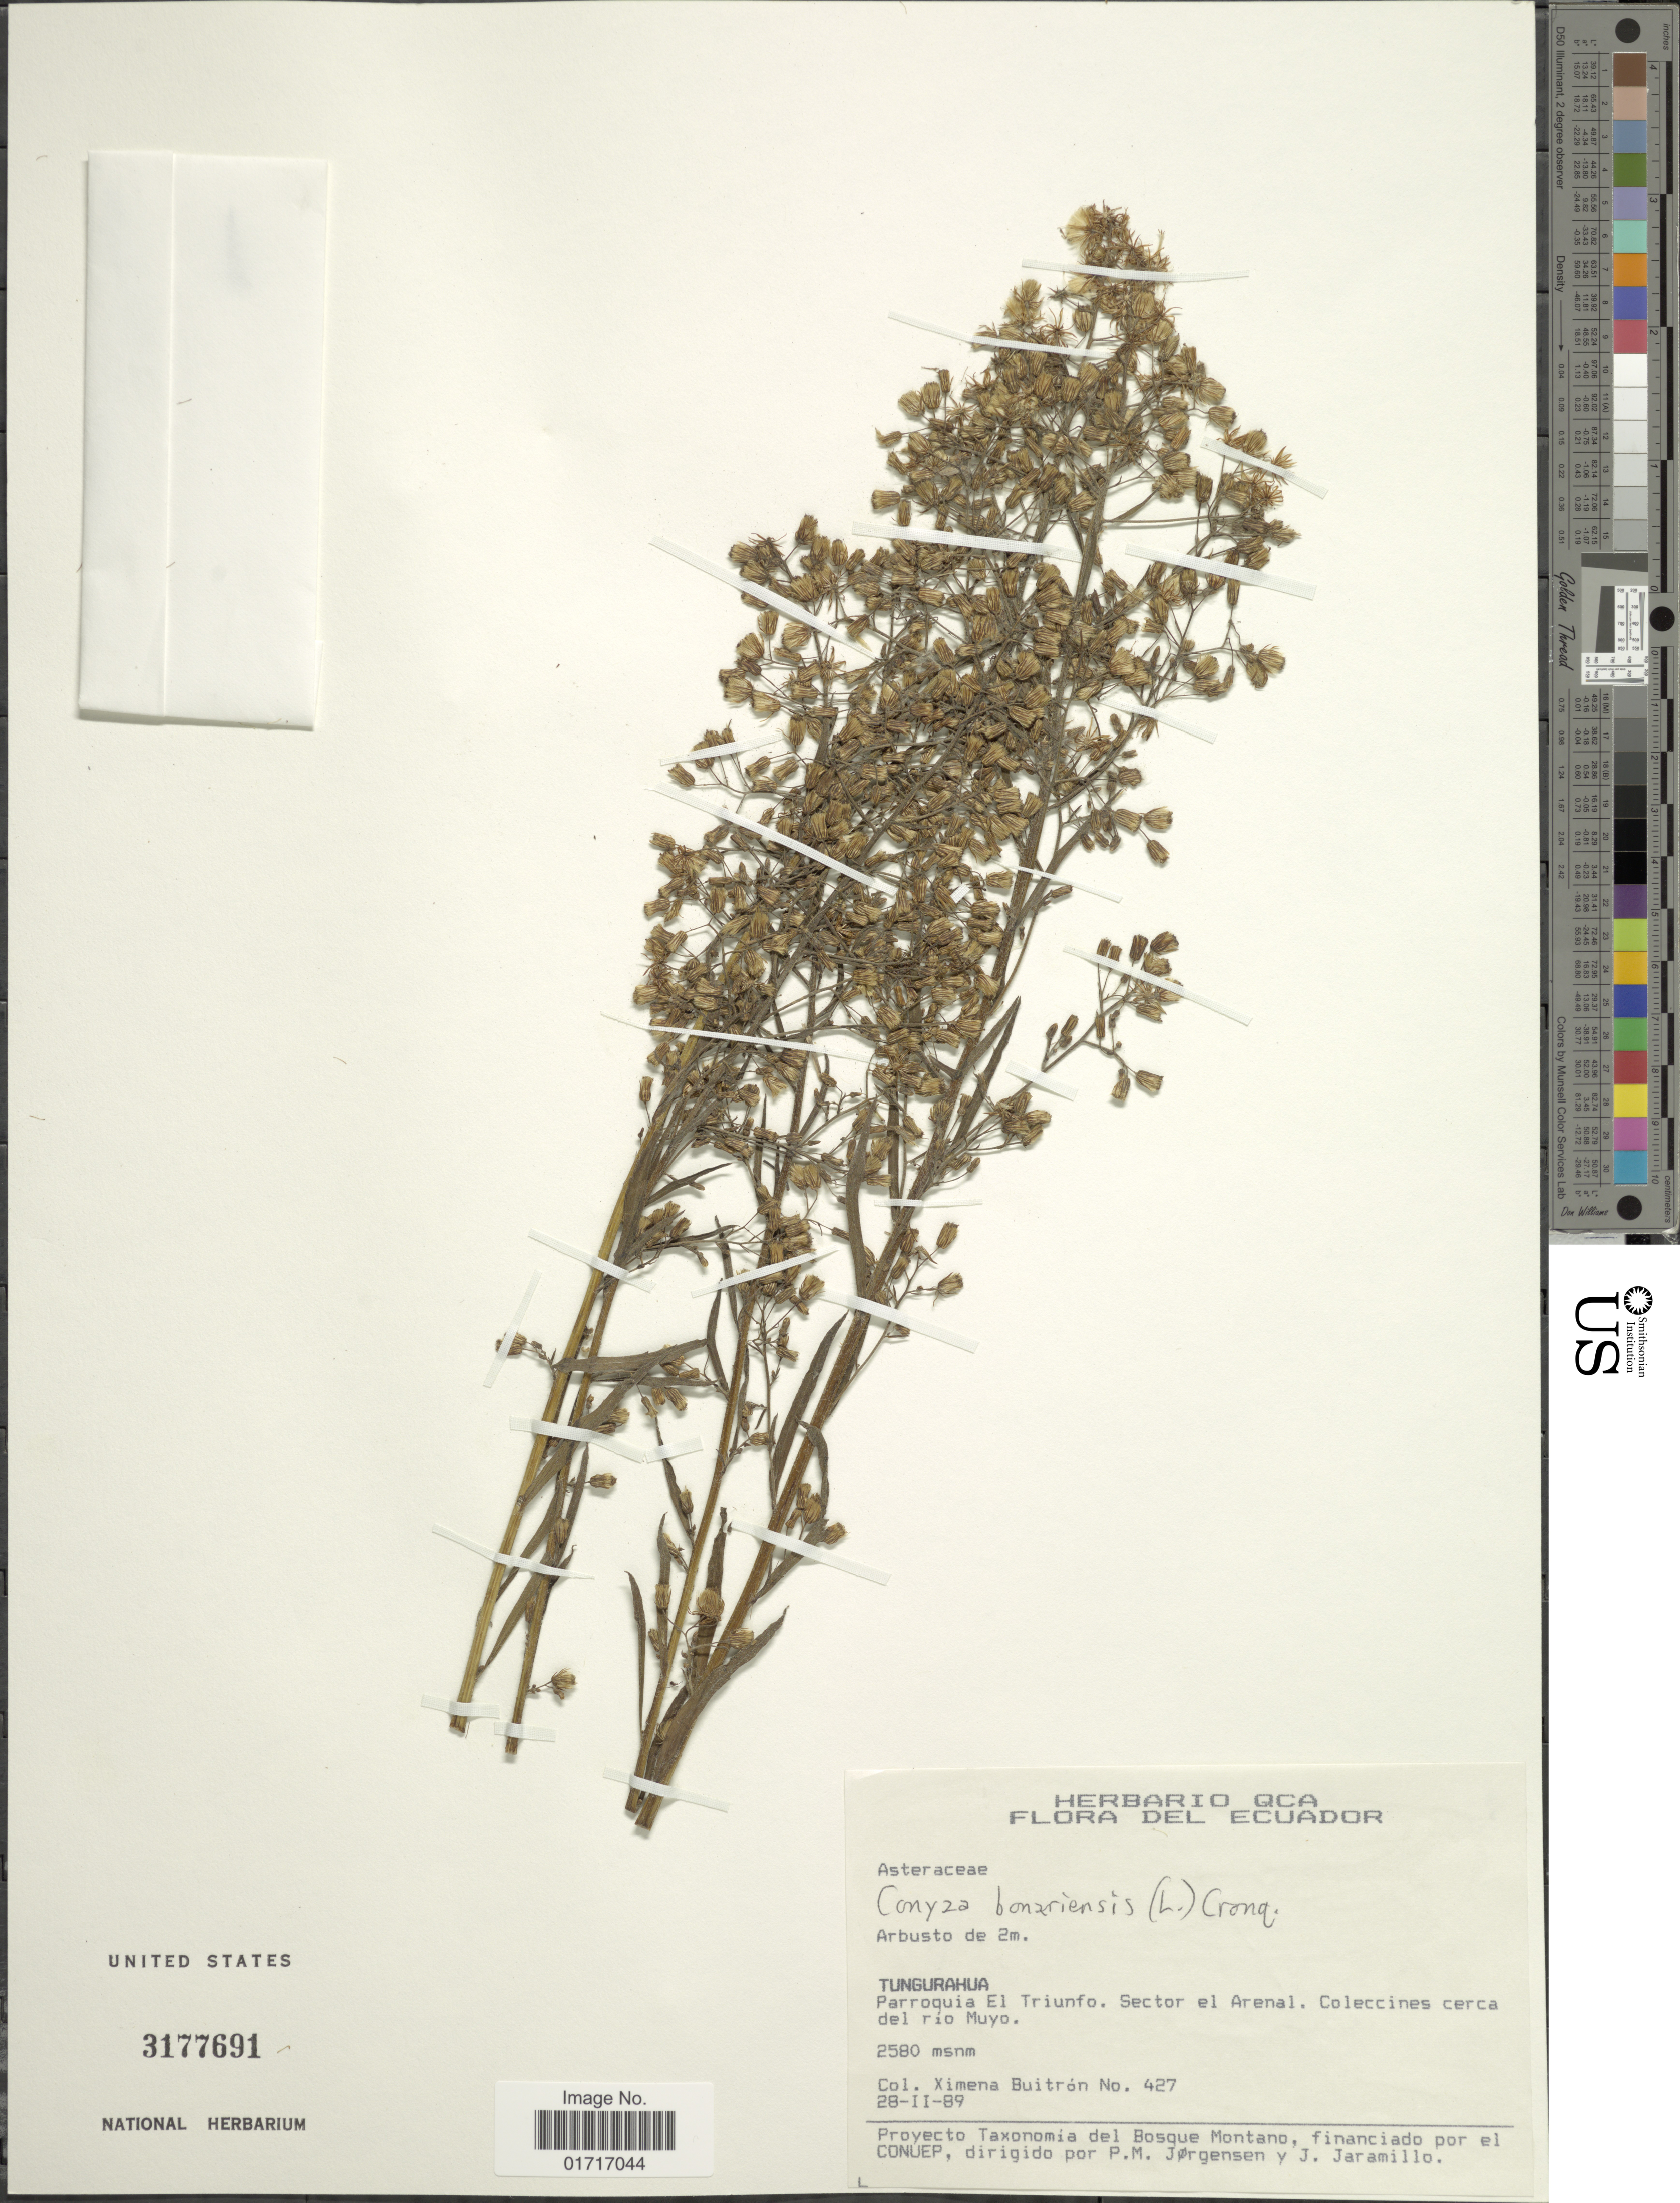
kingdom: Plantae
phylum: Tracheophyta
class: Magnoliopsida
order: Asterales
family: Asteraceae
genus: Conyza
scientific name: Conyza bonariensis var. leiotheca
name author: (S.F. Blake) Cuatrec.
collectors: X. Buitrón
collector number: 427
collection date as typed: Transcribed d/m/y: 28/11/89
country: Ecuador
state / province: Tungurahua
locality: Tungurahua, Parroquia El Triunfo. Sector el Arenal.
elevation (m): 2580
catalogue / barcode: US 3177691